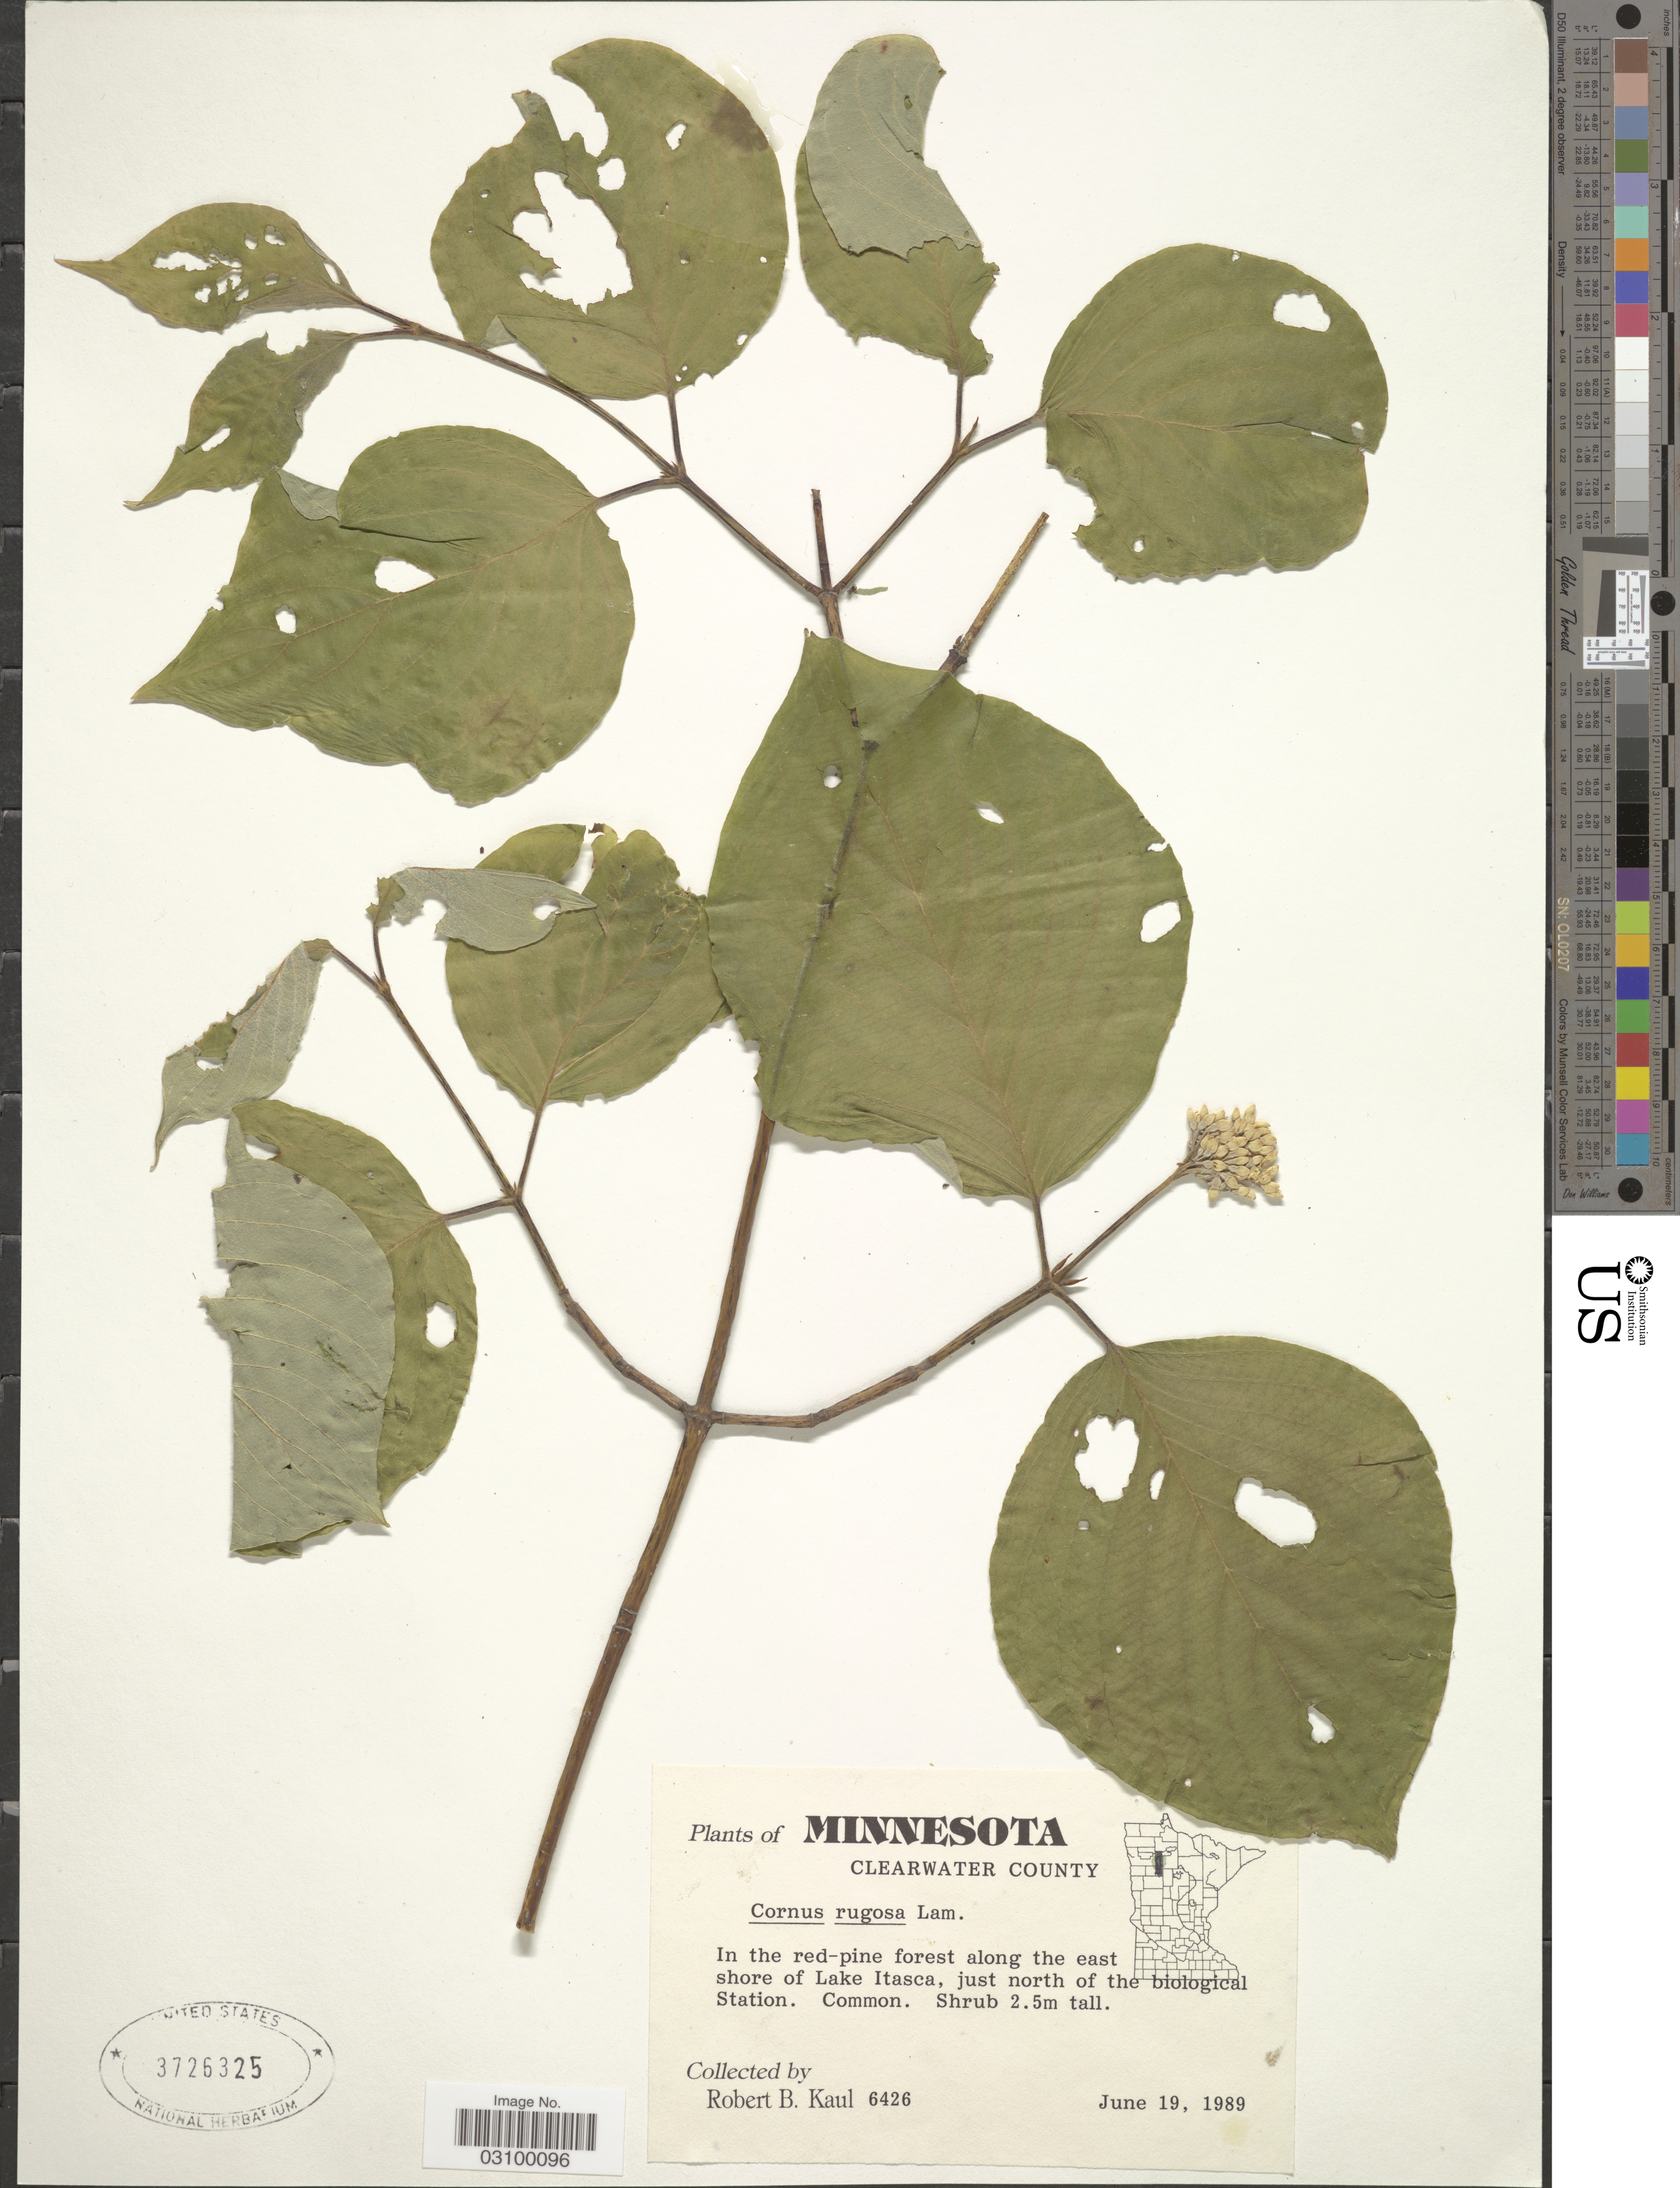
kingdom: Plantae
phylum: Tracheophyta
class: Magnoliopsida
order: Cornales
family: Cornaceae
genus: Cornus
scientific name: Cornus rugosa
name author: Lam.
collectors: R. Kaul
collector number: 6426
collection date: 1989-06-19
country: United States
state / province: Minnesota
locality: Clearwater County. Along the east shore of Lake Itasca, just north of the biological Station.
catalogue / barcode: US 3726325